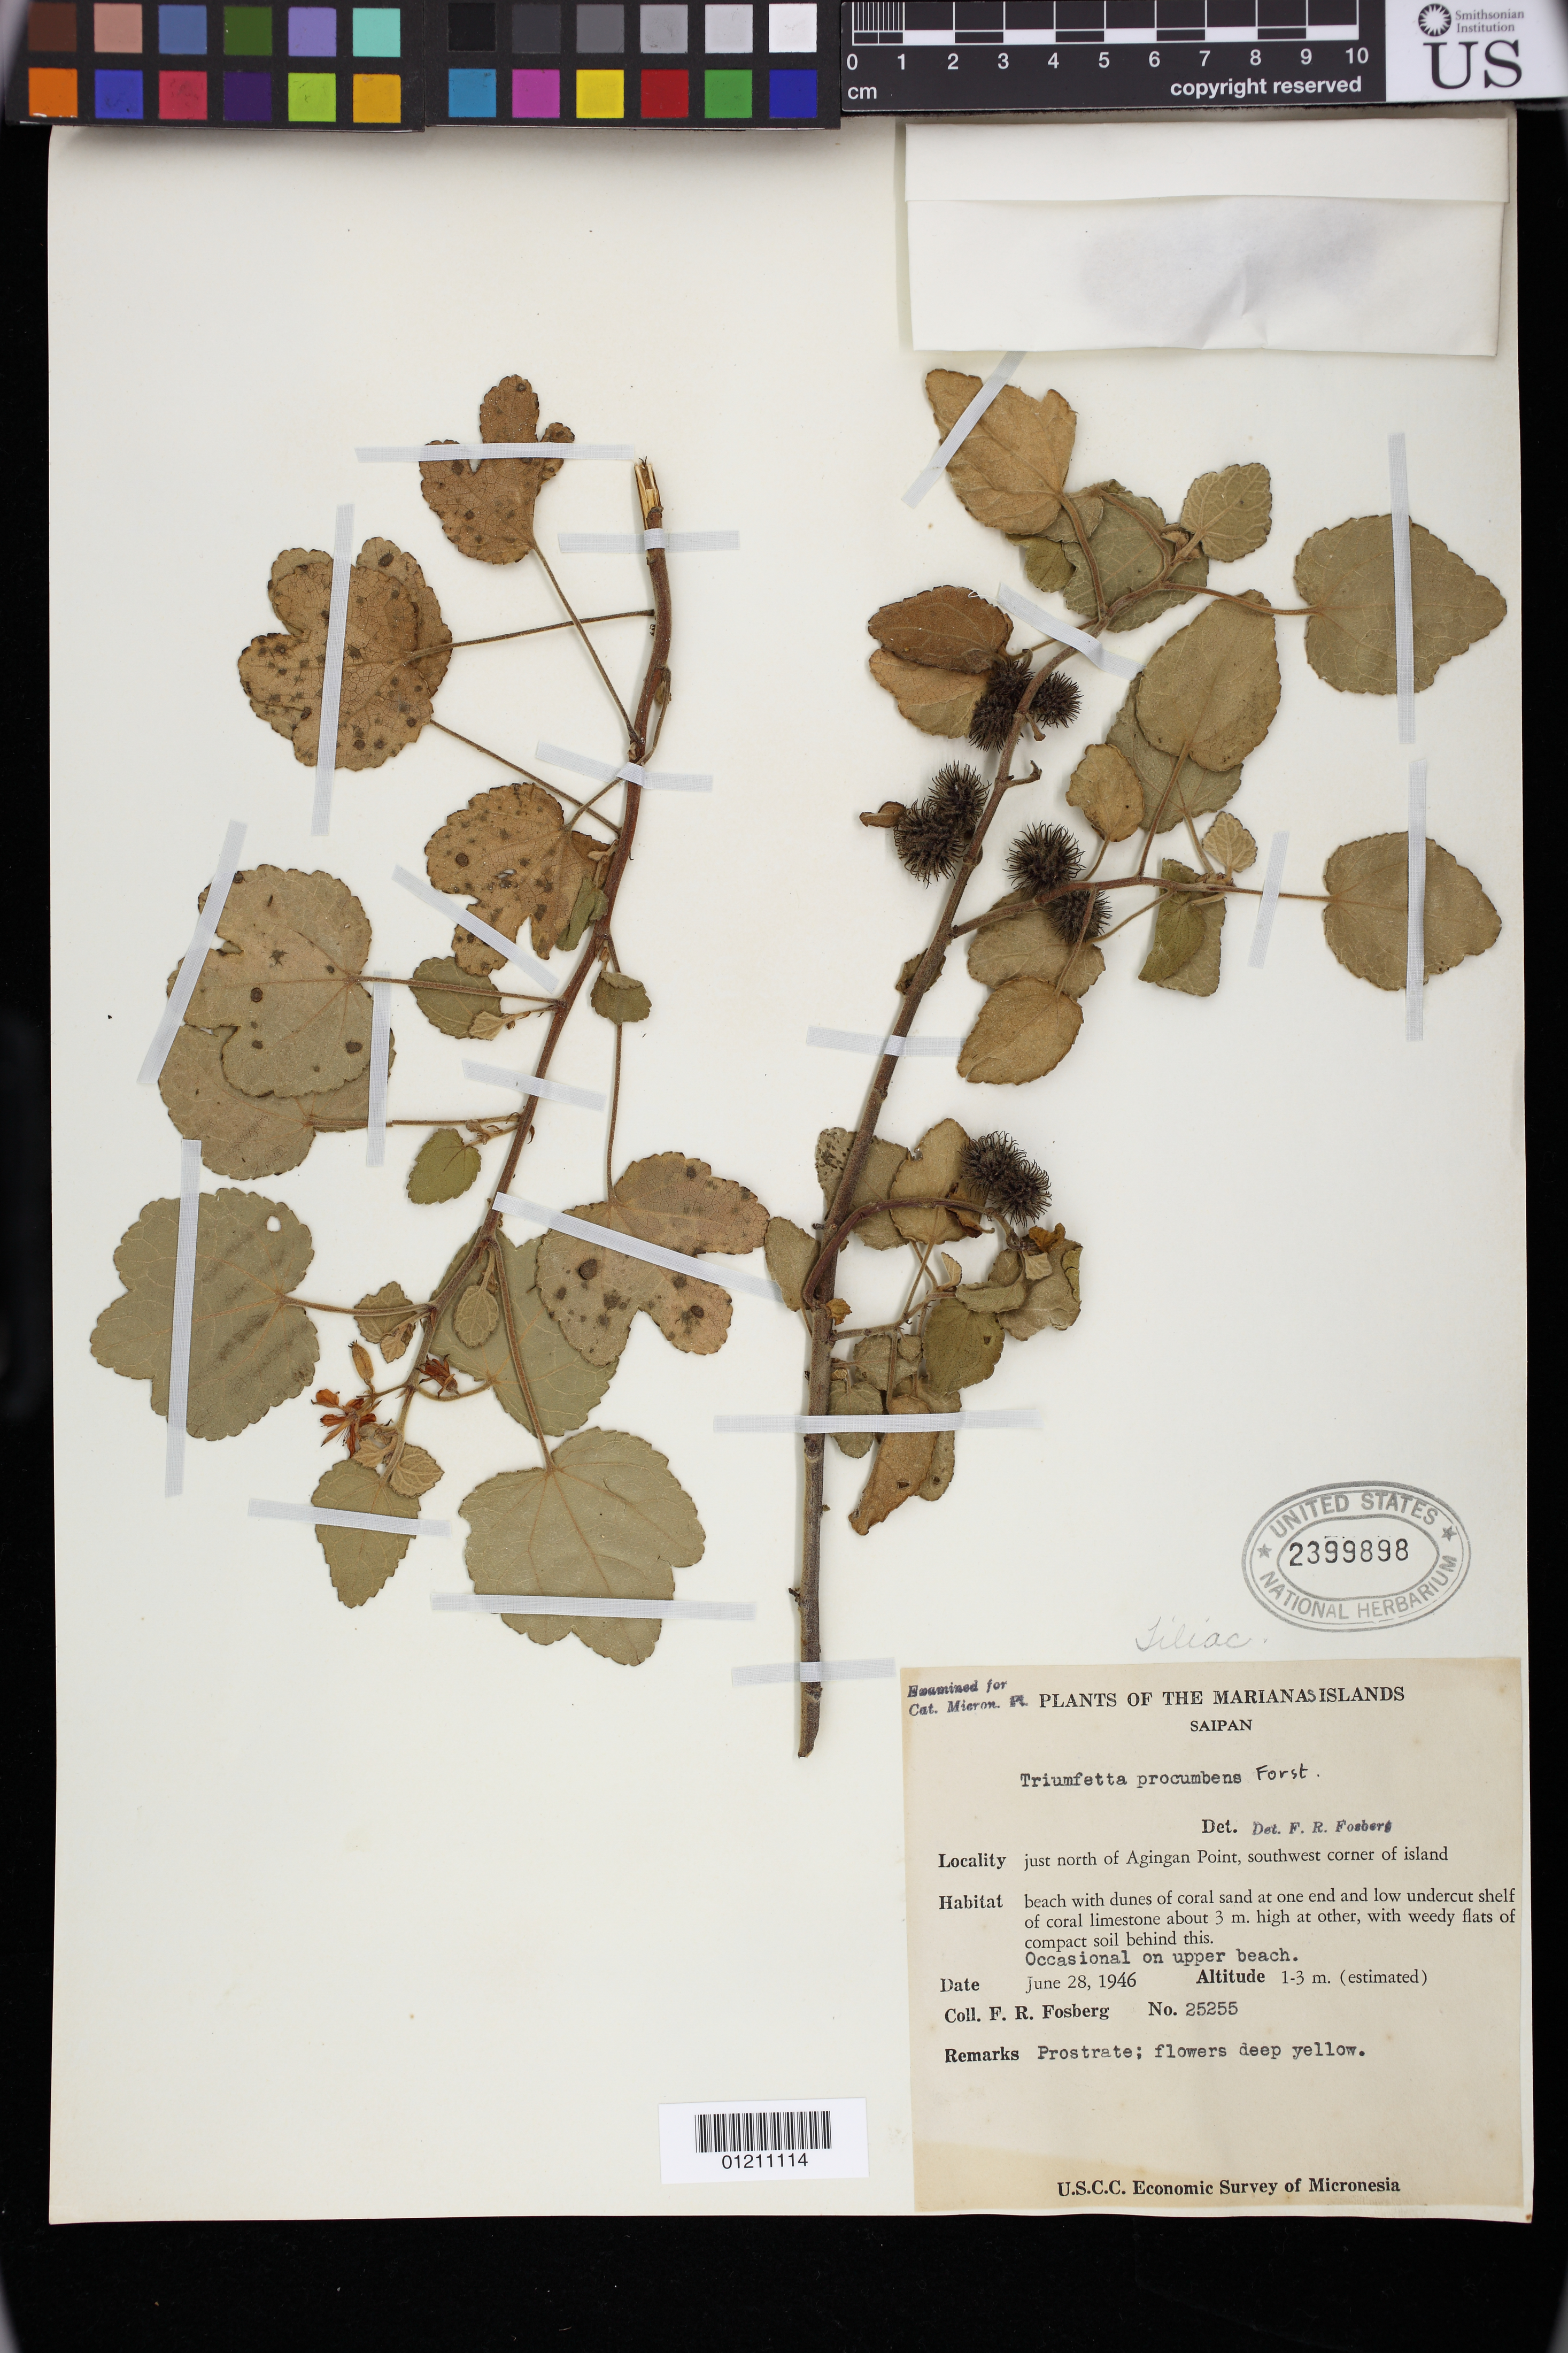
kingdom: Plantae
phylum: Tracheophyta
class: Magnoliopsida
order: Malvales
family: Malvaceae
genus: Triumfetta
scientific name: Triumfetta procumbens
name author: G. Forst.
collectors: F. R. Fosberg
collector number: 25255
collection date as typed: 28 Jun 1946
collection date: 1946-06-28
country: Northern Mariana Islands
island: Saipan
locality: Marianas Islands, Saipan, just north of Agingan Point, southwest corner of island.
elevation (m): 1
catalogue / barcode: US 2399898